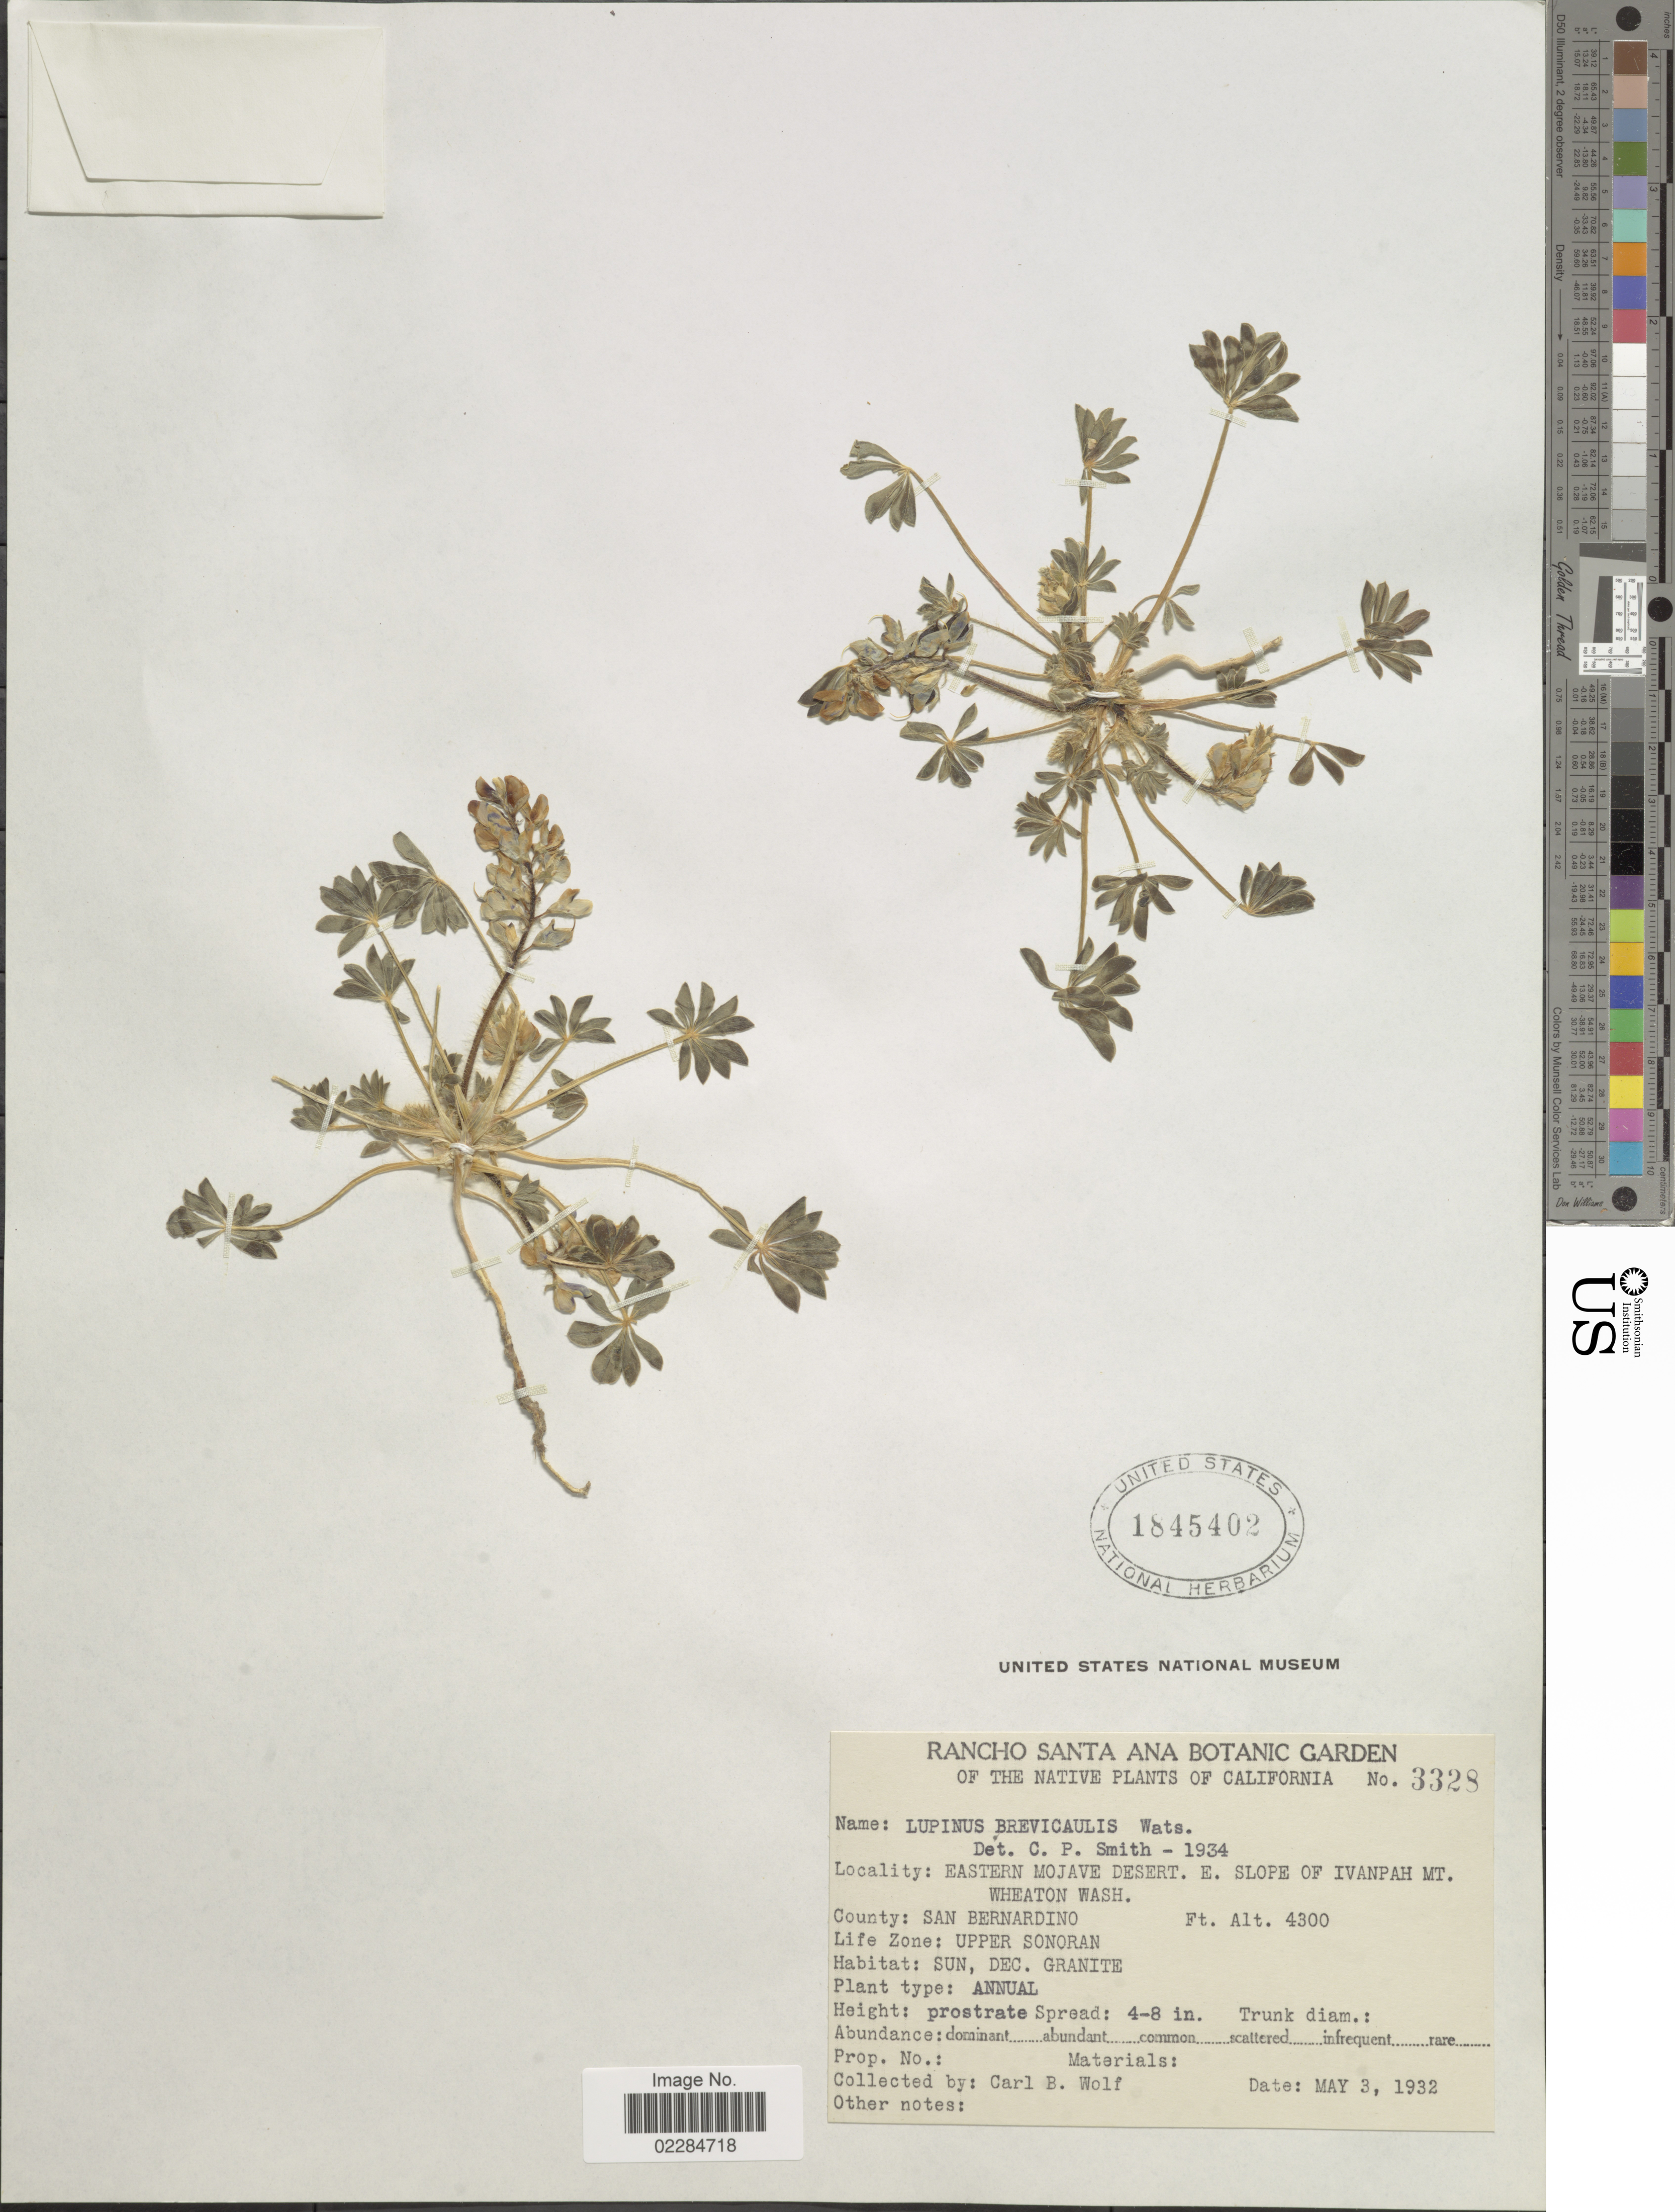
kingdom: Plantae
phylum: Tracheophyta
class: Magnoliopsida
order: Fabales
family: Fabaceae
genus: Lupinus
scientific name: Lupinus brevicaulis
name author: S. Watson in C. King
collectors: C. B. Wolf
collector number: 3328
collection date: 1932-05-03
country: United States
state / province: California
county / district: San Bernardino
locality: Eastern Mojave Desert. E. slope of Ivanpah Mt. Wheaton Wash. County: San Bernardino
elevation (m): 1311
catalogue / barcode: US 1845402